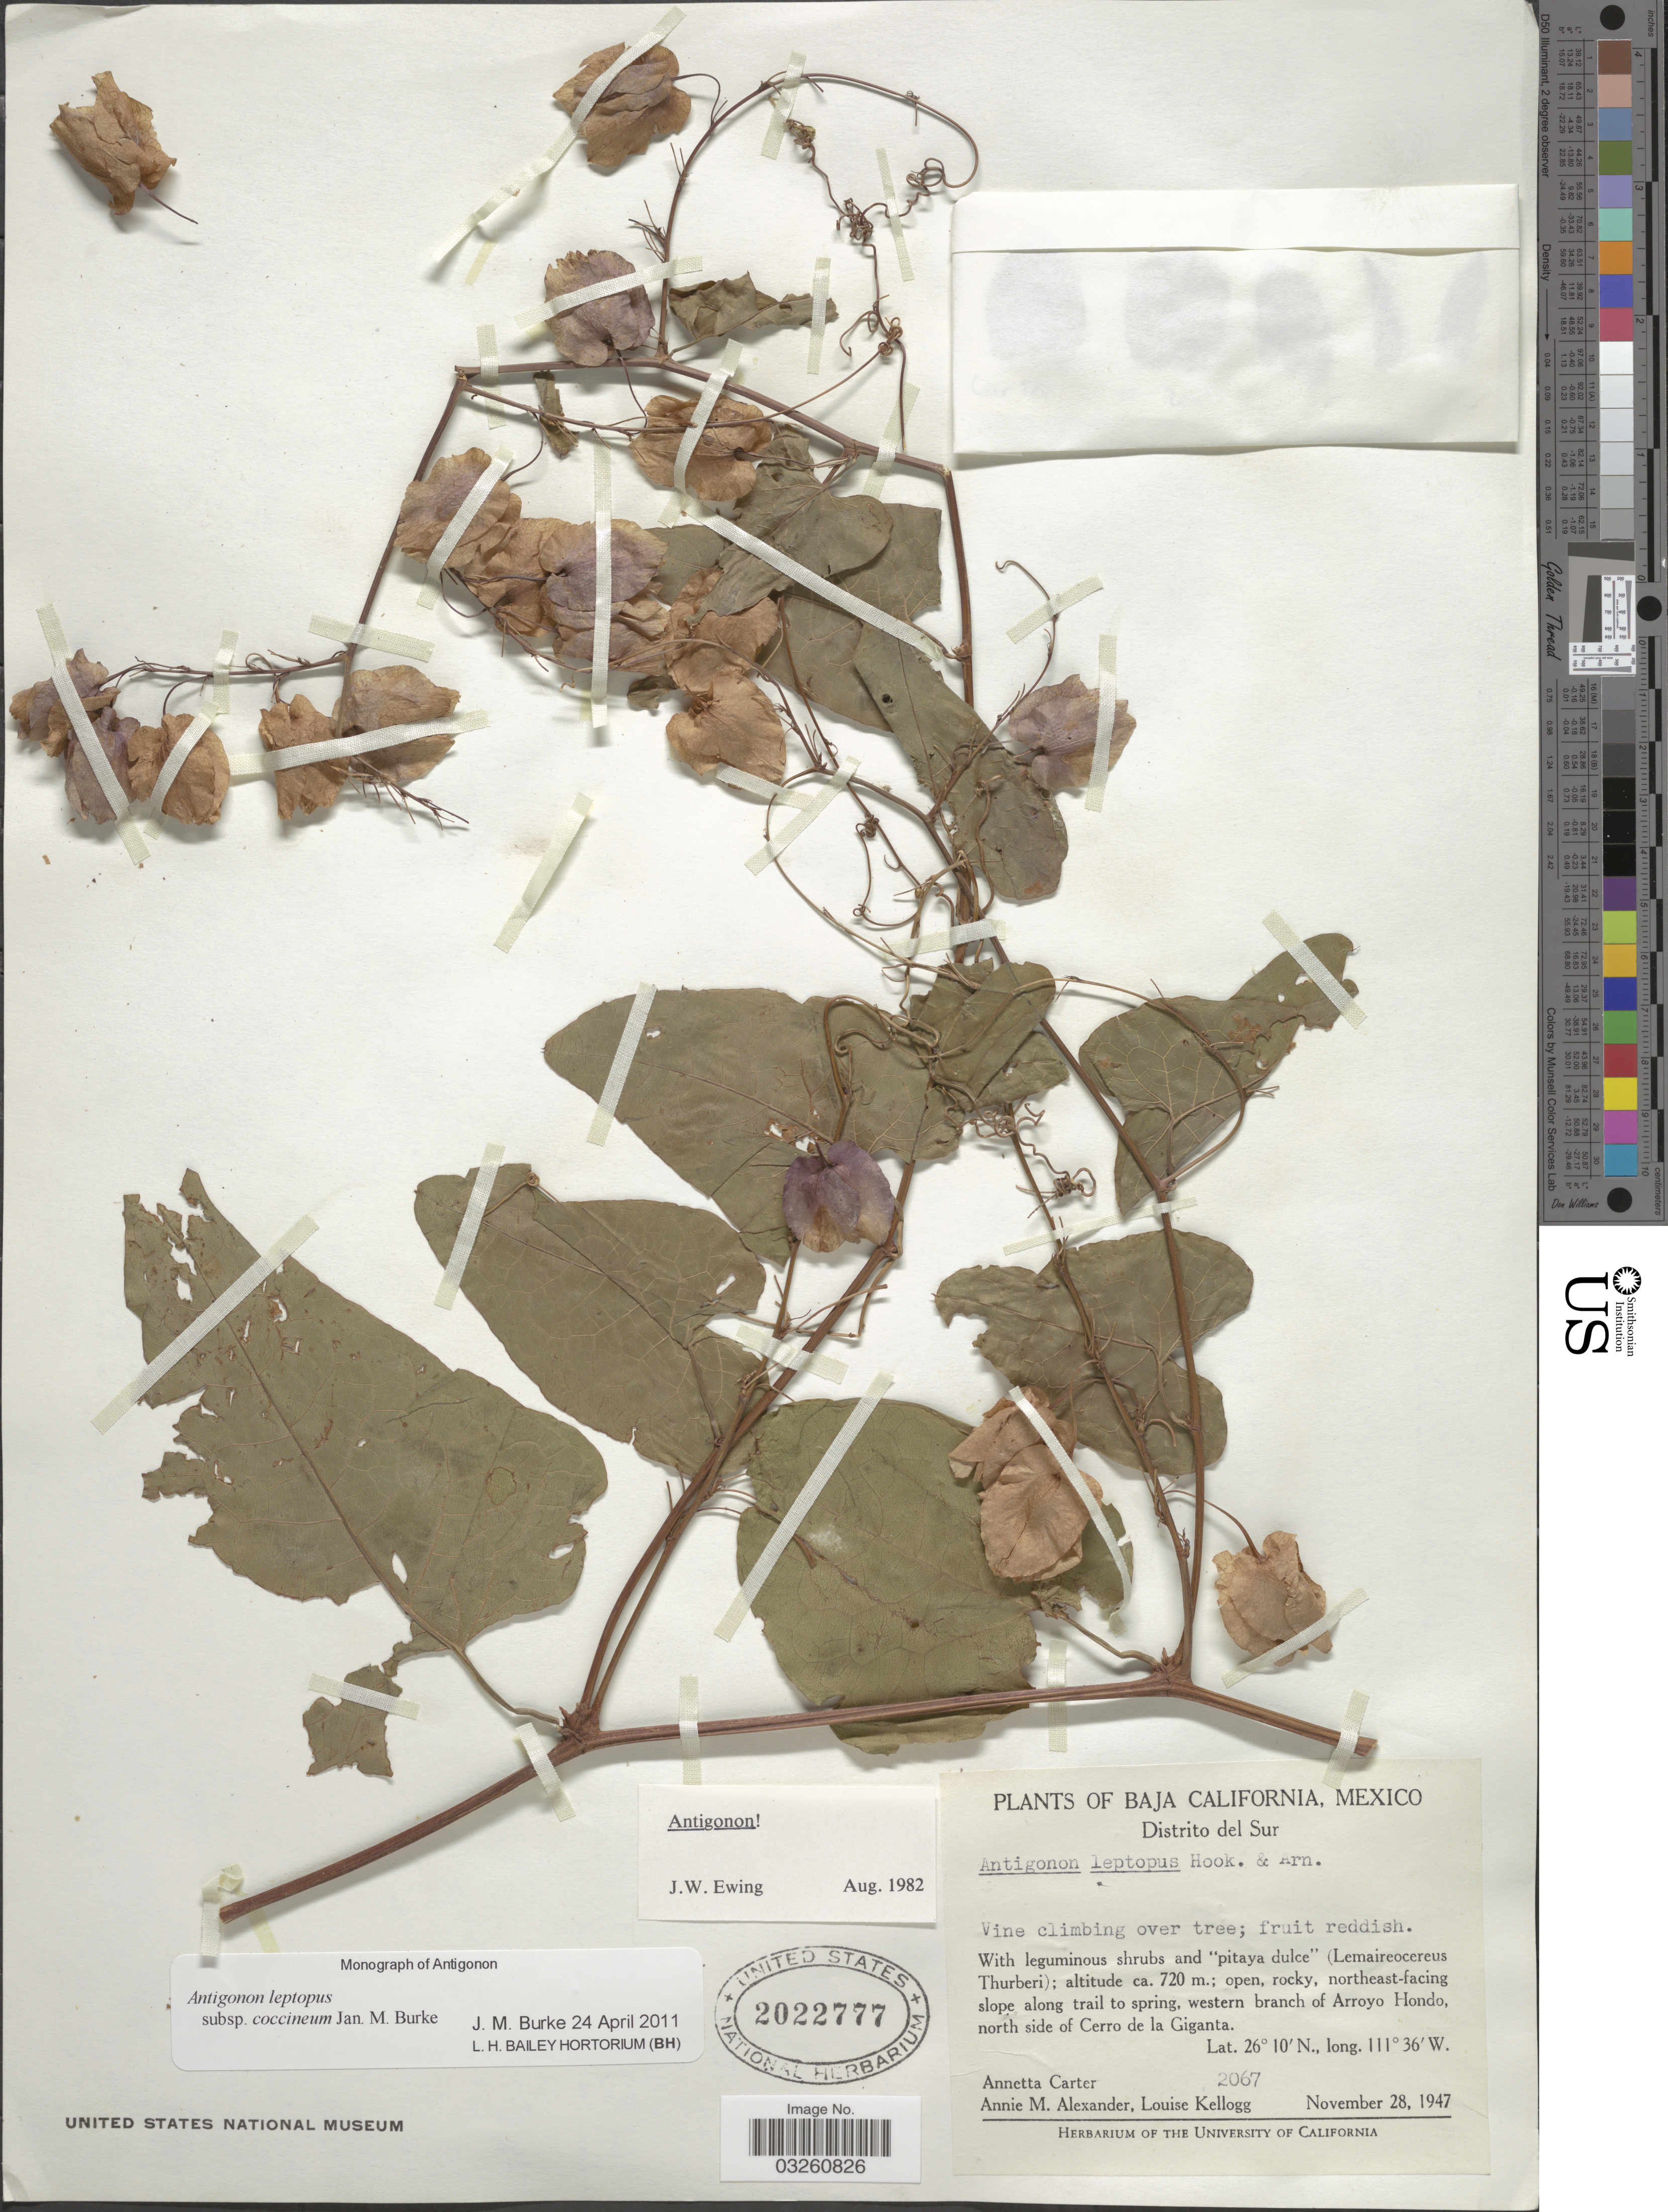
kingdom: Plantae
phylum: Tracheophyta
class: Magnoliopsida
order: Caryophyllales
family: Polygonaceae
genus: Antigonon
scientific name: Antigonon leptopus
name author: Hook. & Arn.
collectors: A. Carter, A. M. Alexander & L. Kellogg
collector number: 2067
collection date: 1947-11-28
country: Mexico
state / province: Baja California Sur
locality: Distrito del Sur. Northeast-facing slope along trail to spring, western branch of Arroyo Hondo, north side of Cerro de la Giganta.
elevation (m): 720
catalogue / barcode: US 2022777